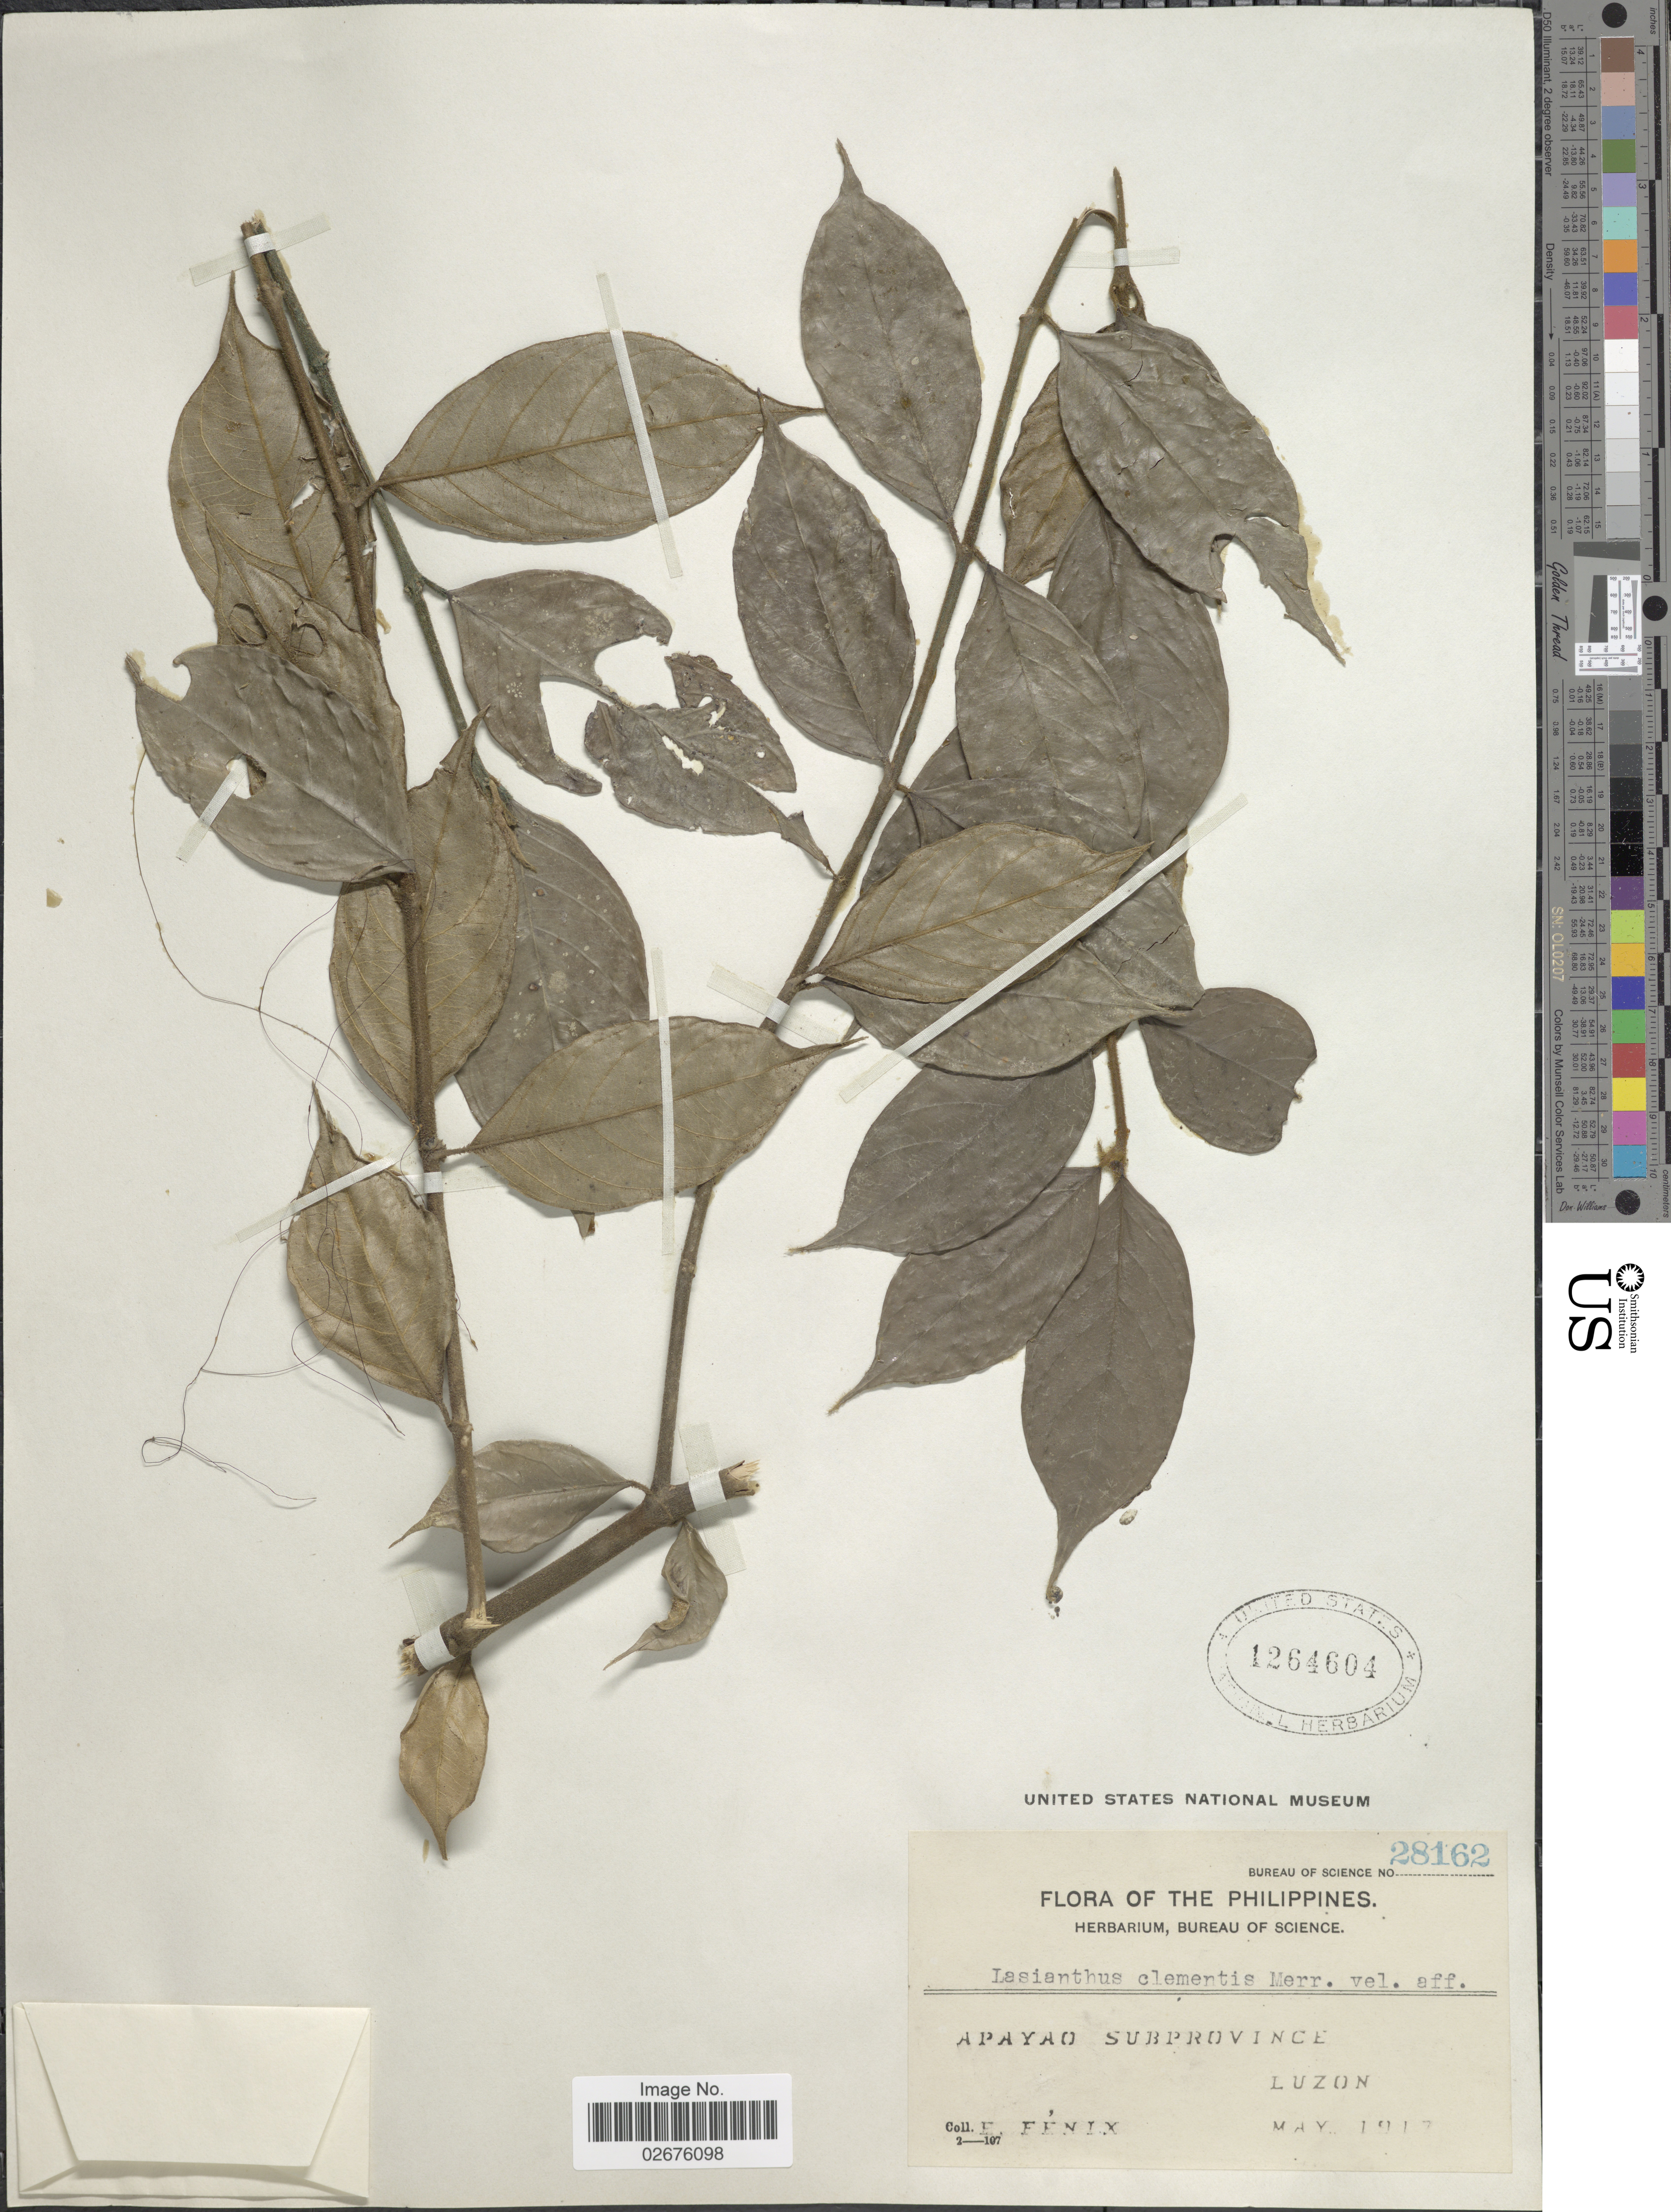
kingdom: Plantae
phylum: Tracheophyta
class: Magnoliopsida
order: Gentianales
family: Rubiaceae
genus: Lasianthus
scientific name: Lasianthus clementis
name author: Merr.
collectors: E. Fénix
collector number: Bureau of Science 28162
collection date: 1917-05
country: Philippines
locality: Apayao Subprovince, Luzon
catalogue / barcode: US 1264604